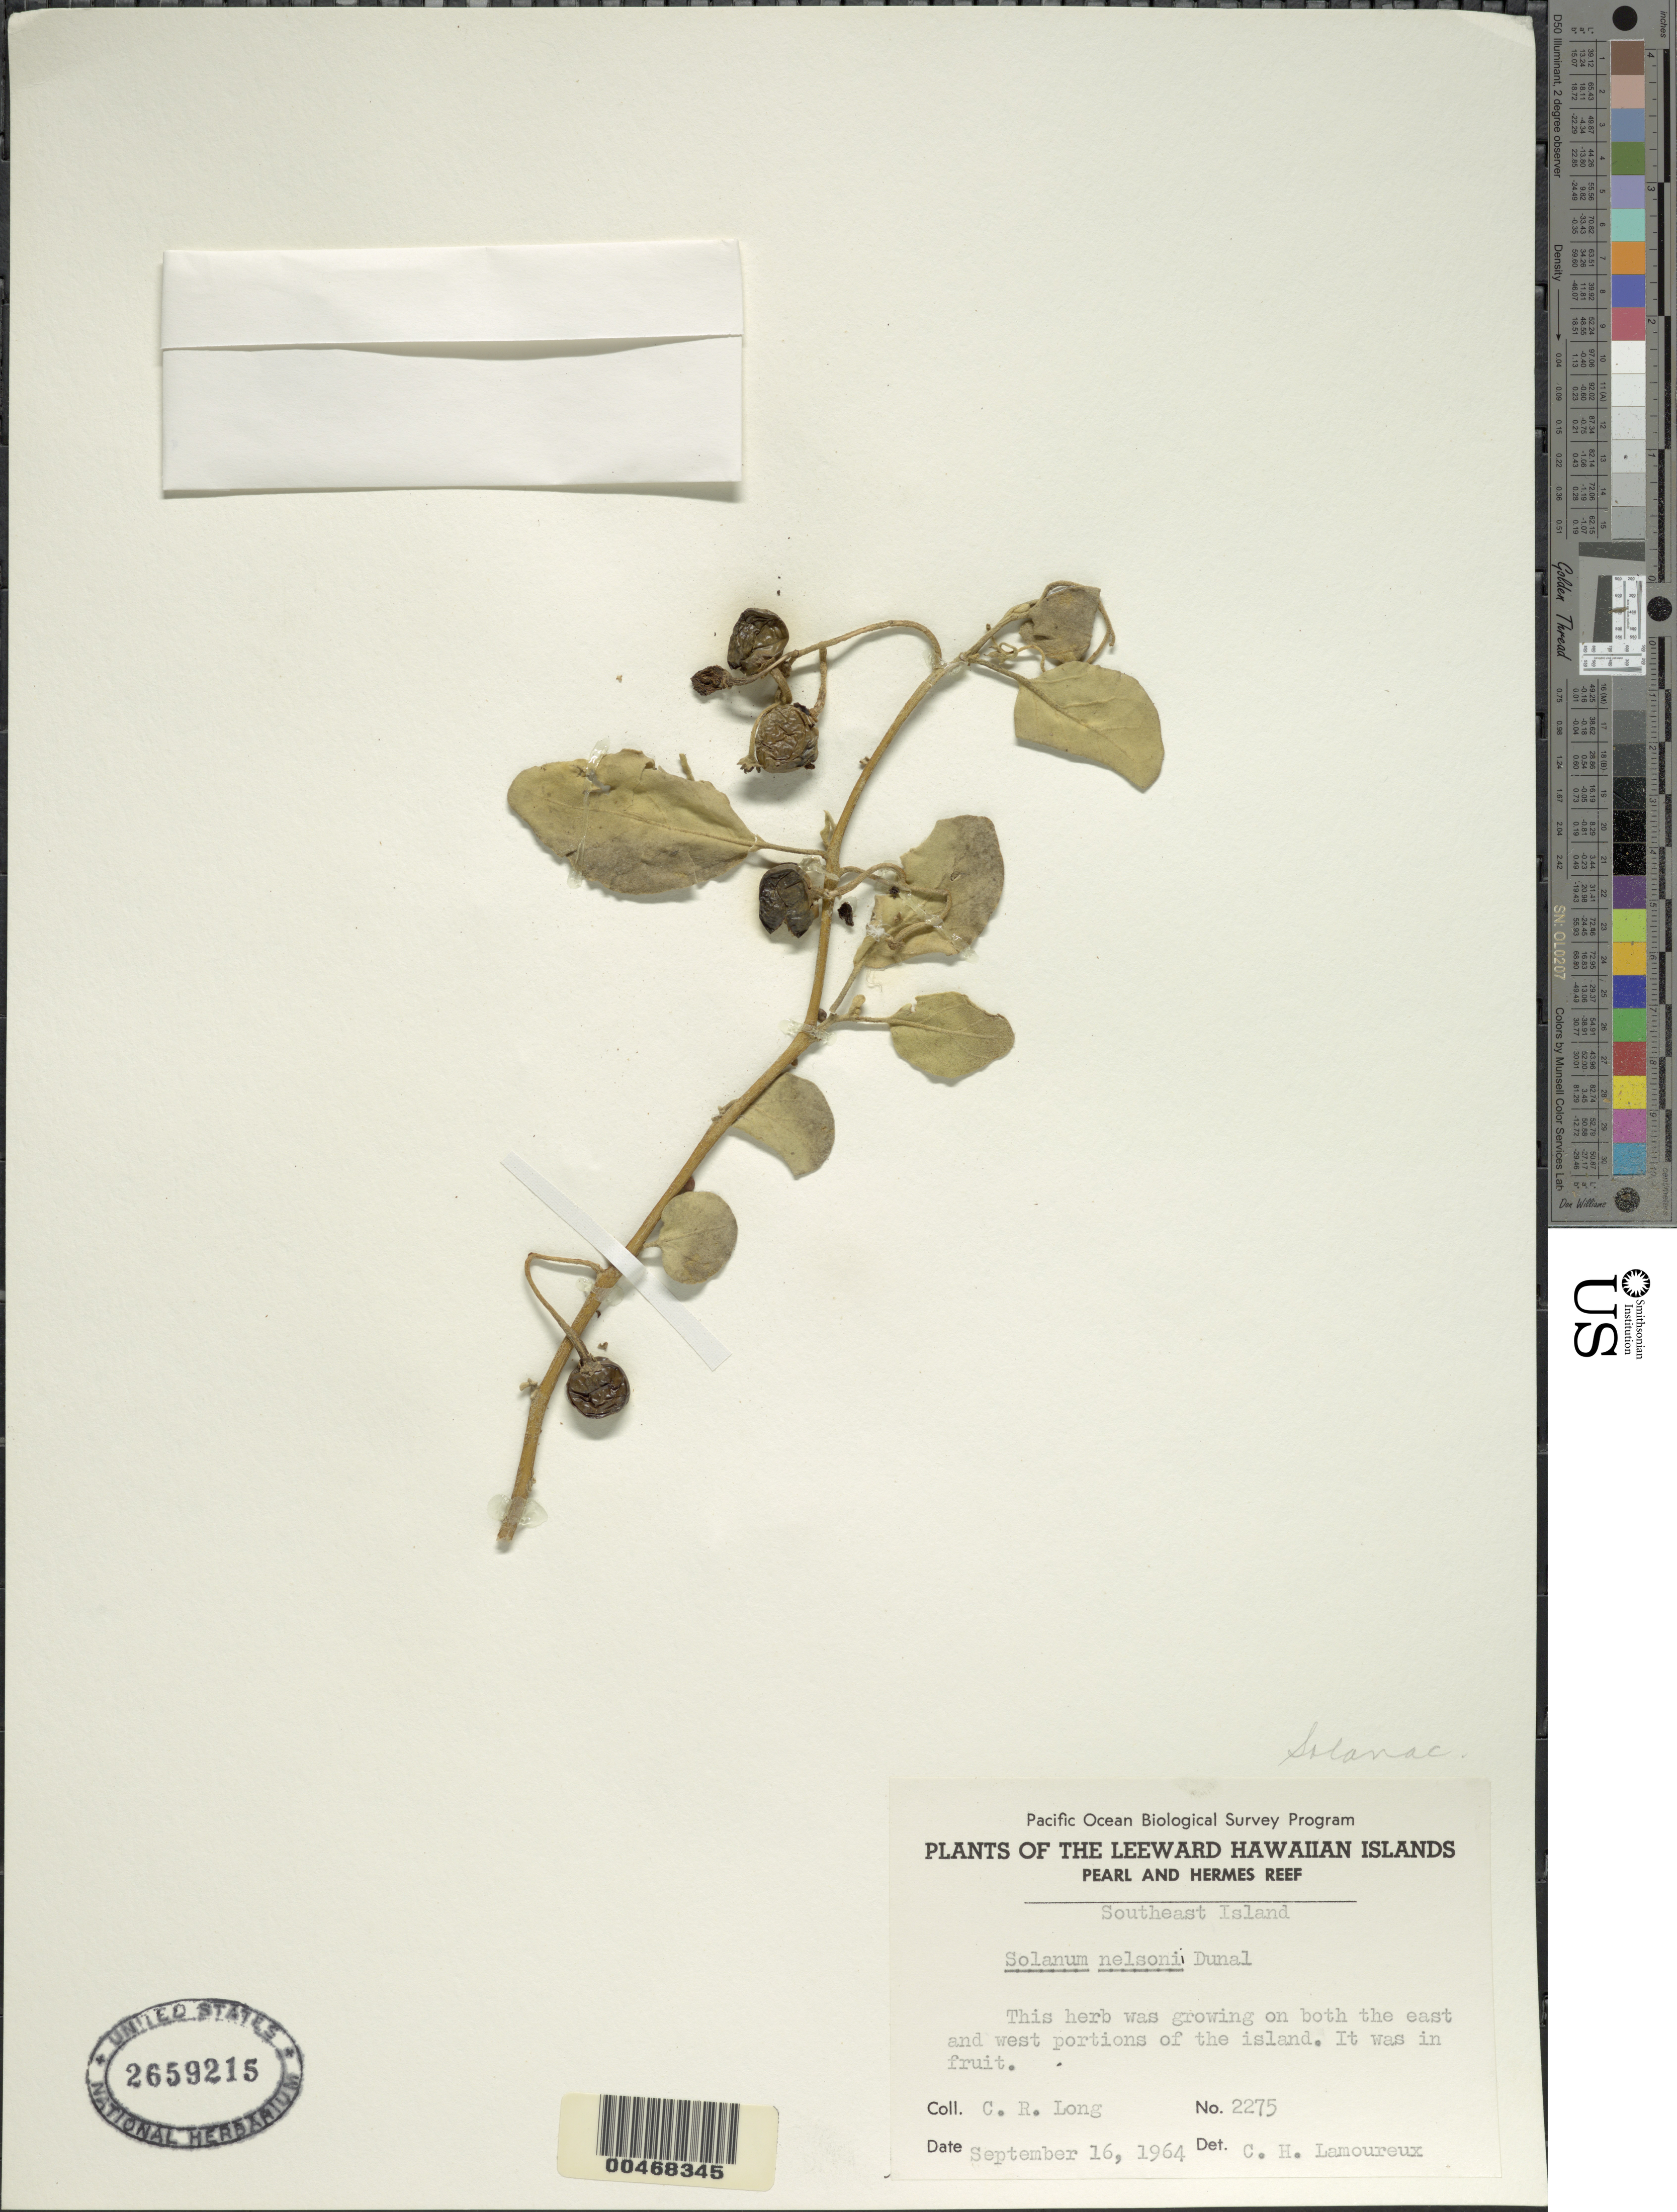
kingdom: Plantae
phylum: Tracheophyta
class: Magnoliopsida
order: Solanales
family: Solanaceae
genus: Solanum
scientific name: Solanum nelsonii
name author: Dunal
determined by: Knapp, S. D.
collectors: C. Long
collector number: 2275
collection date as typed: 16 Sep 1964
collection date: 1964-09-16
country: United States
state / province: Hawaii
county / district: Honolulu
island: Pearl and Hermes Atoll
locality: Southeast Islet, east and west portions of island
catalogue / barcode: US 2659215